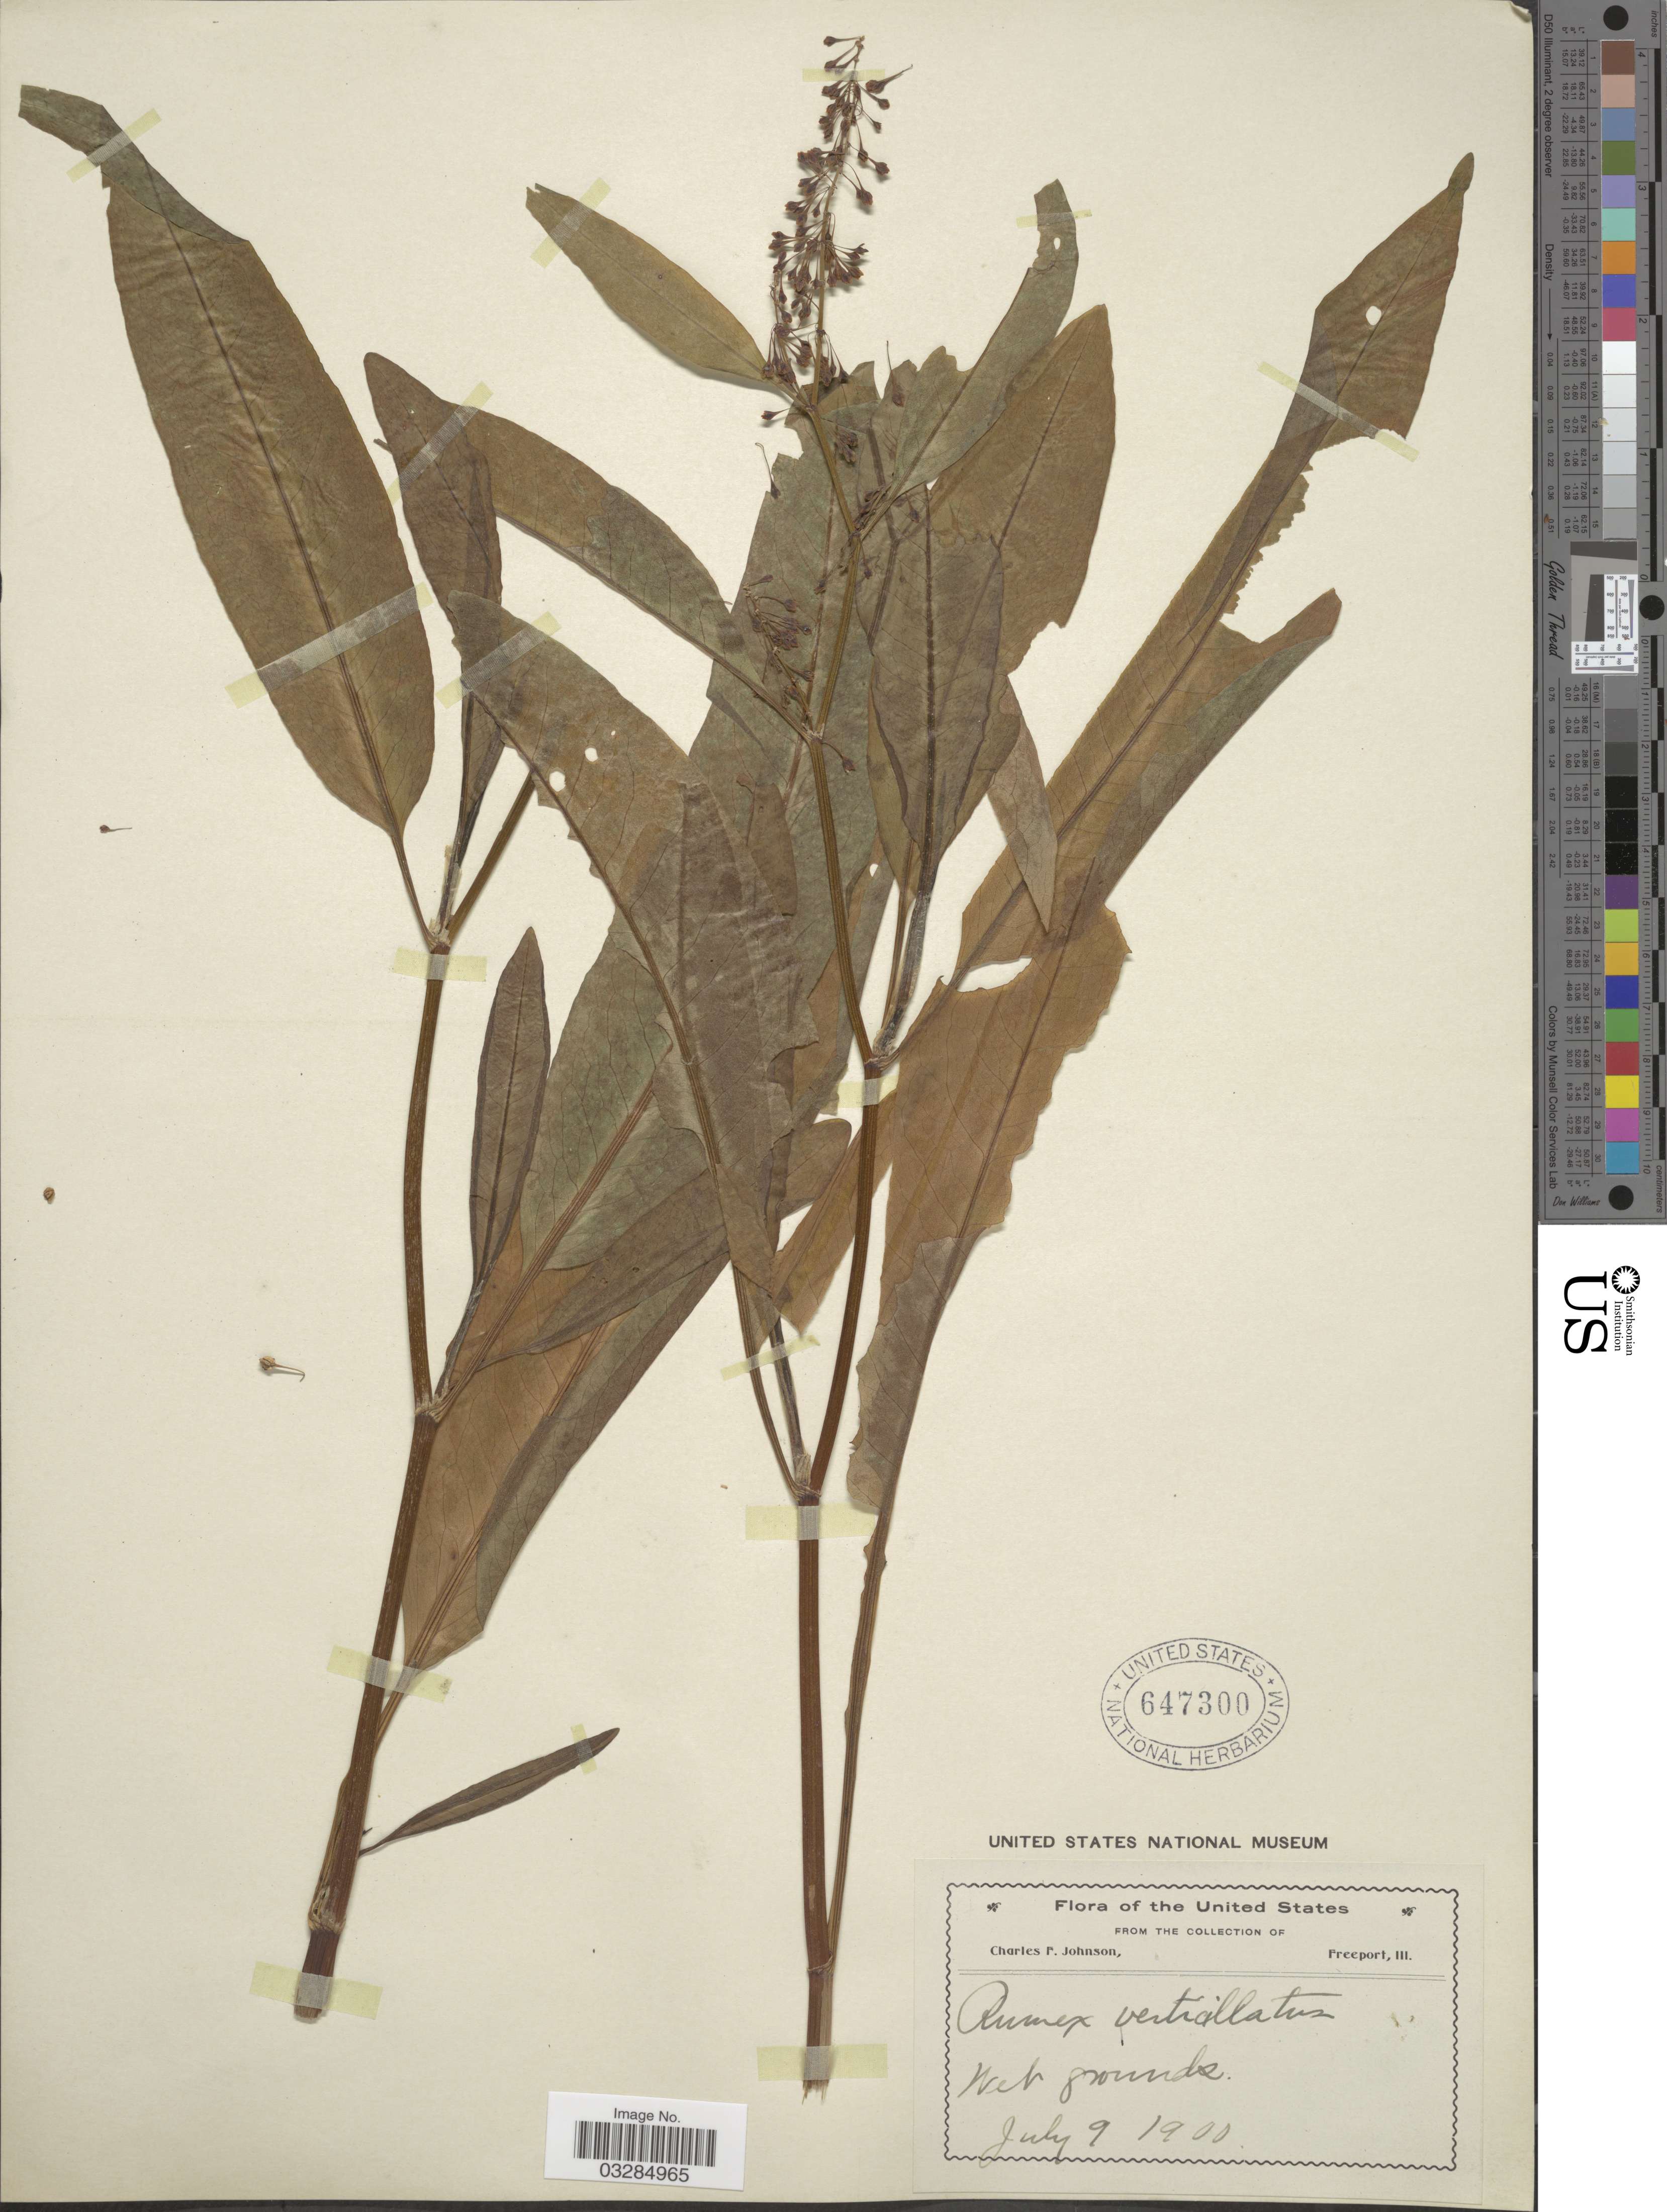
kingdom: Plantae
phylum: Tracheophyta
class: Magnoliopsida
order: Caryophyllales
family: Polygonaceae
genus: Rumex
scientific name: Rumex verticillatus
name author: L.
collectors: C. Johnson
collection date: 1900-07-09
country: United States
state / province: Illinois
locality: Freeport, Wet grounds.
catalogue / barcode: US 647300